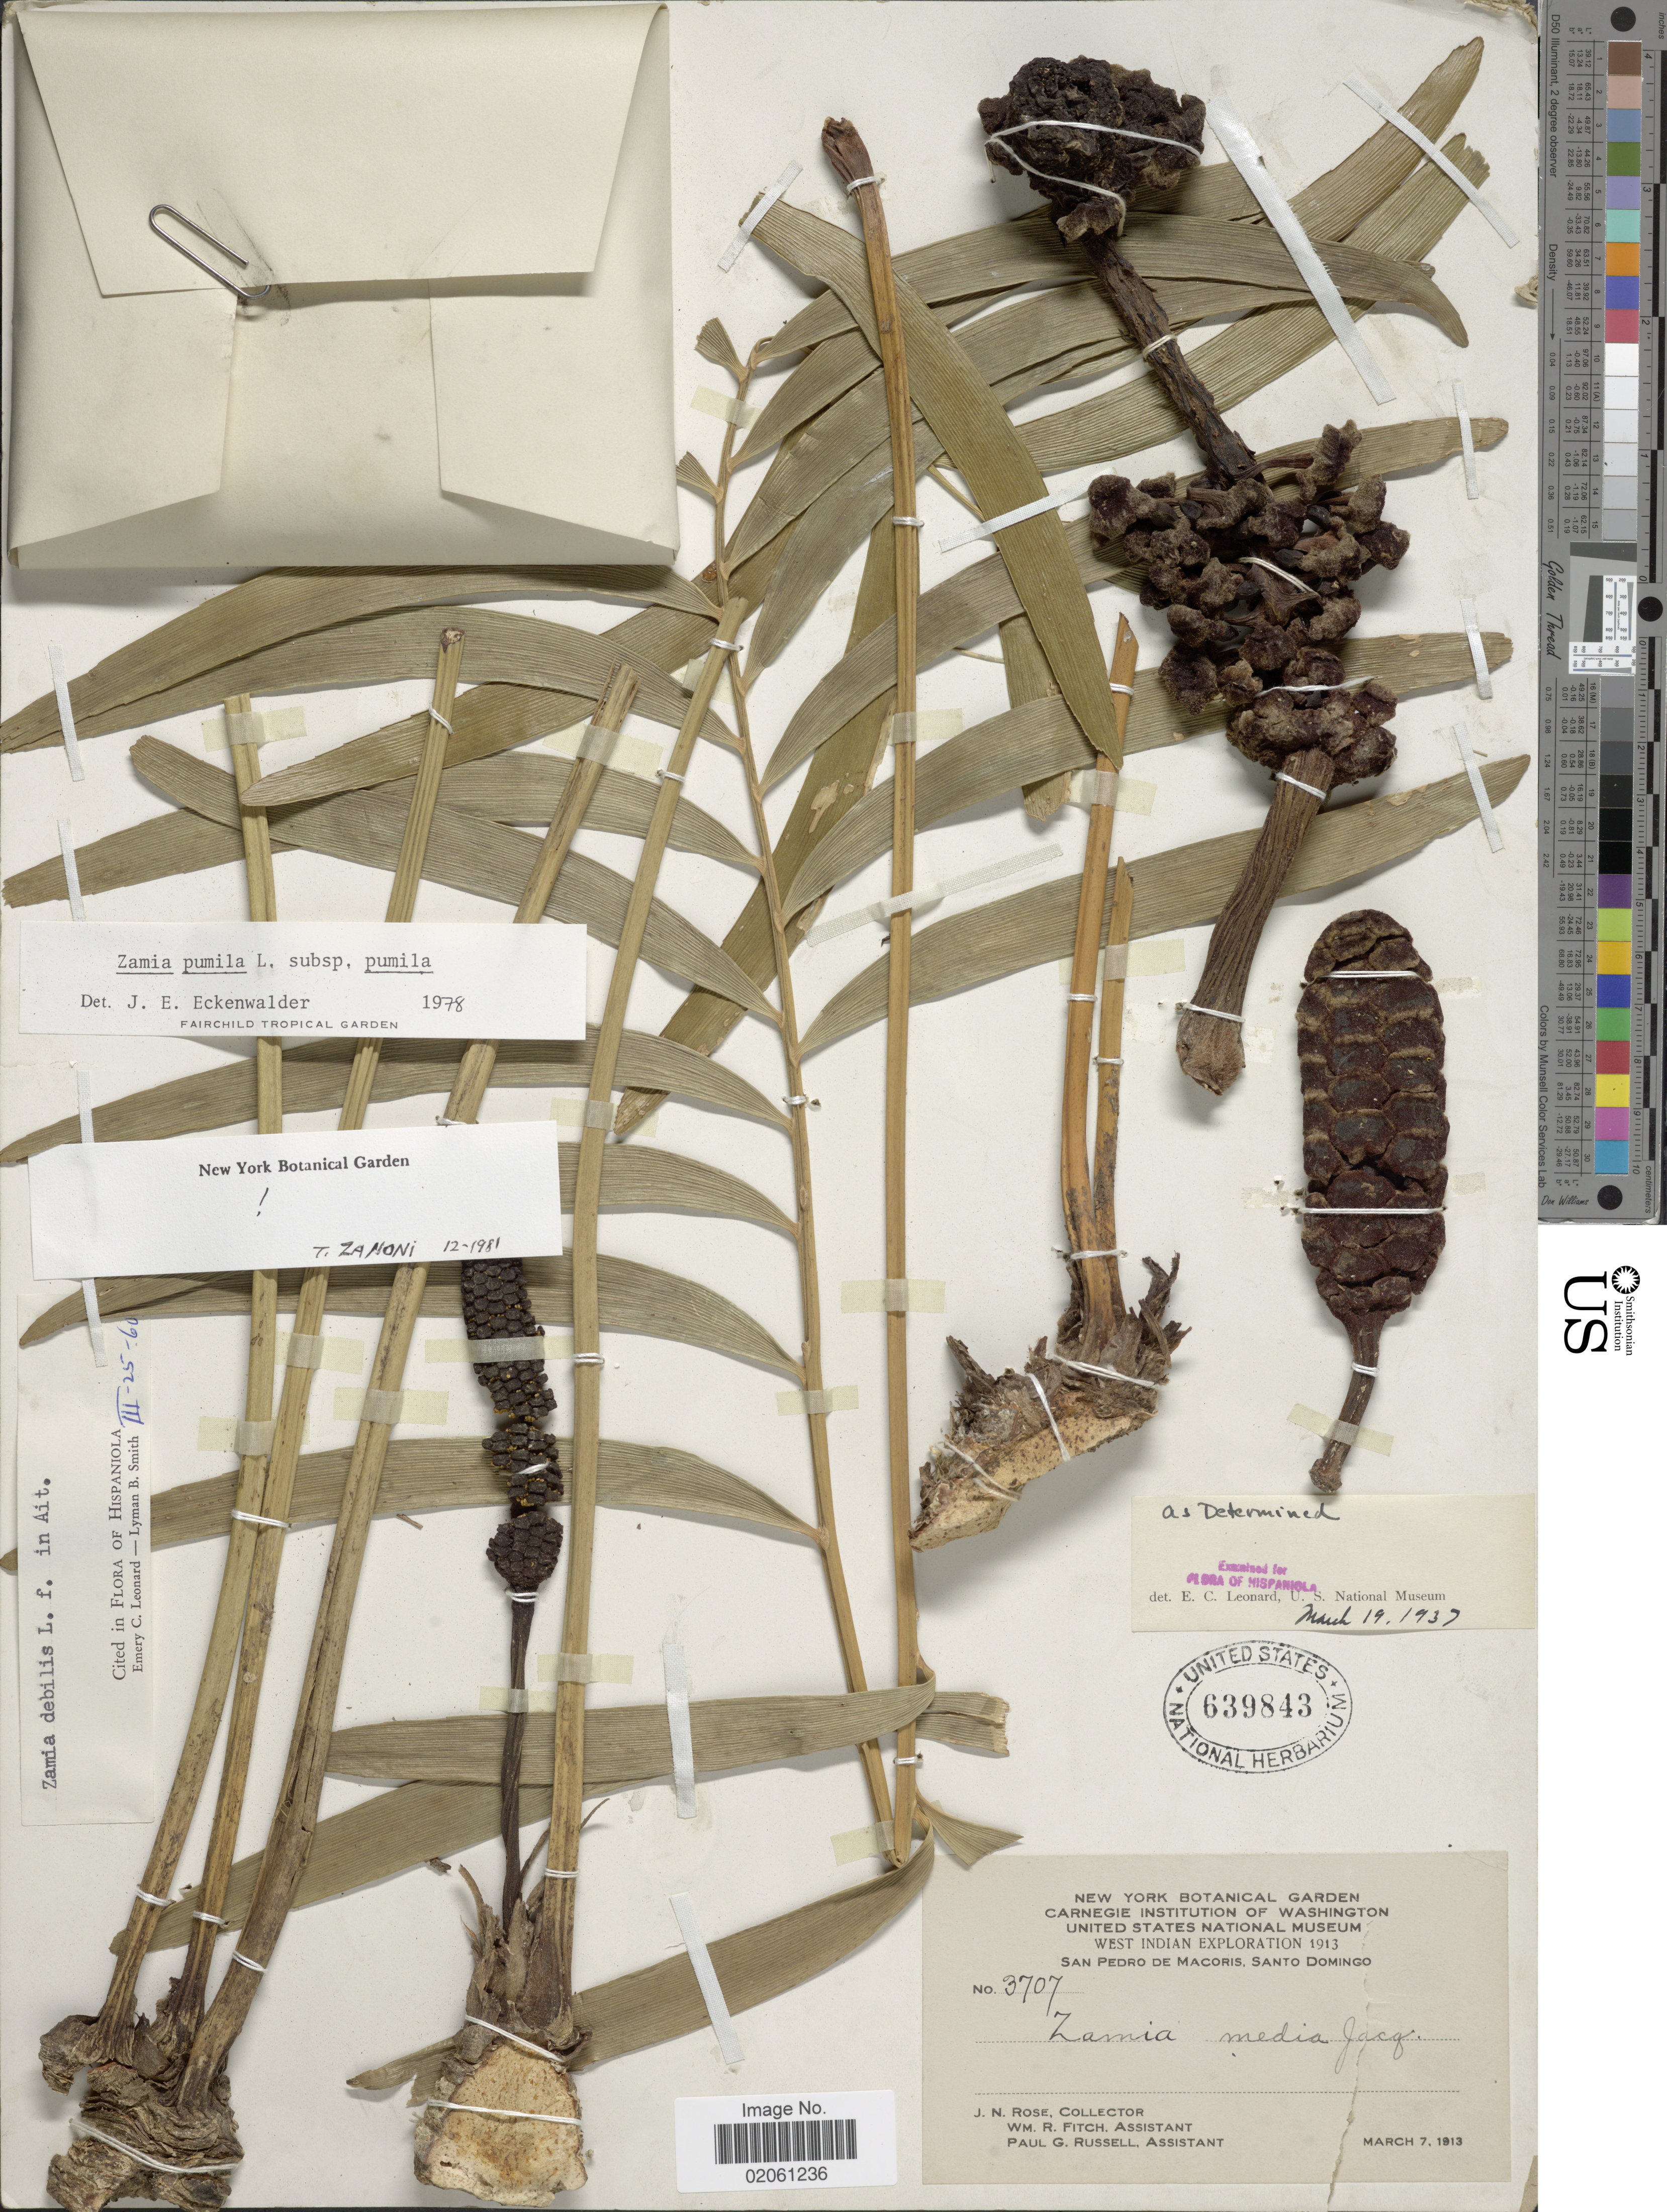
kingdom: Plantae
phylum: Tracheophyta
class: Cycadopsida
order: Cycadales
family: Zamiaceae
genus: Zamia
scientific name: Zamia pumila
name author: L.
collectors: J. N. Rose, W. R. Fitch & P. G. Russell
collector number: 3707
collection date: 1913-03-07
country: Dominican Republic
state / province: San Pedro de Macorís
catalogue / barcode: US 639843